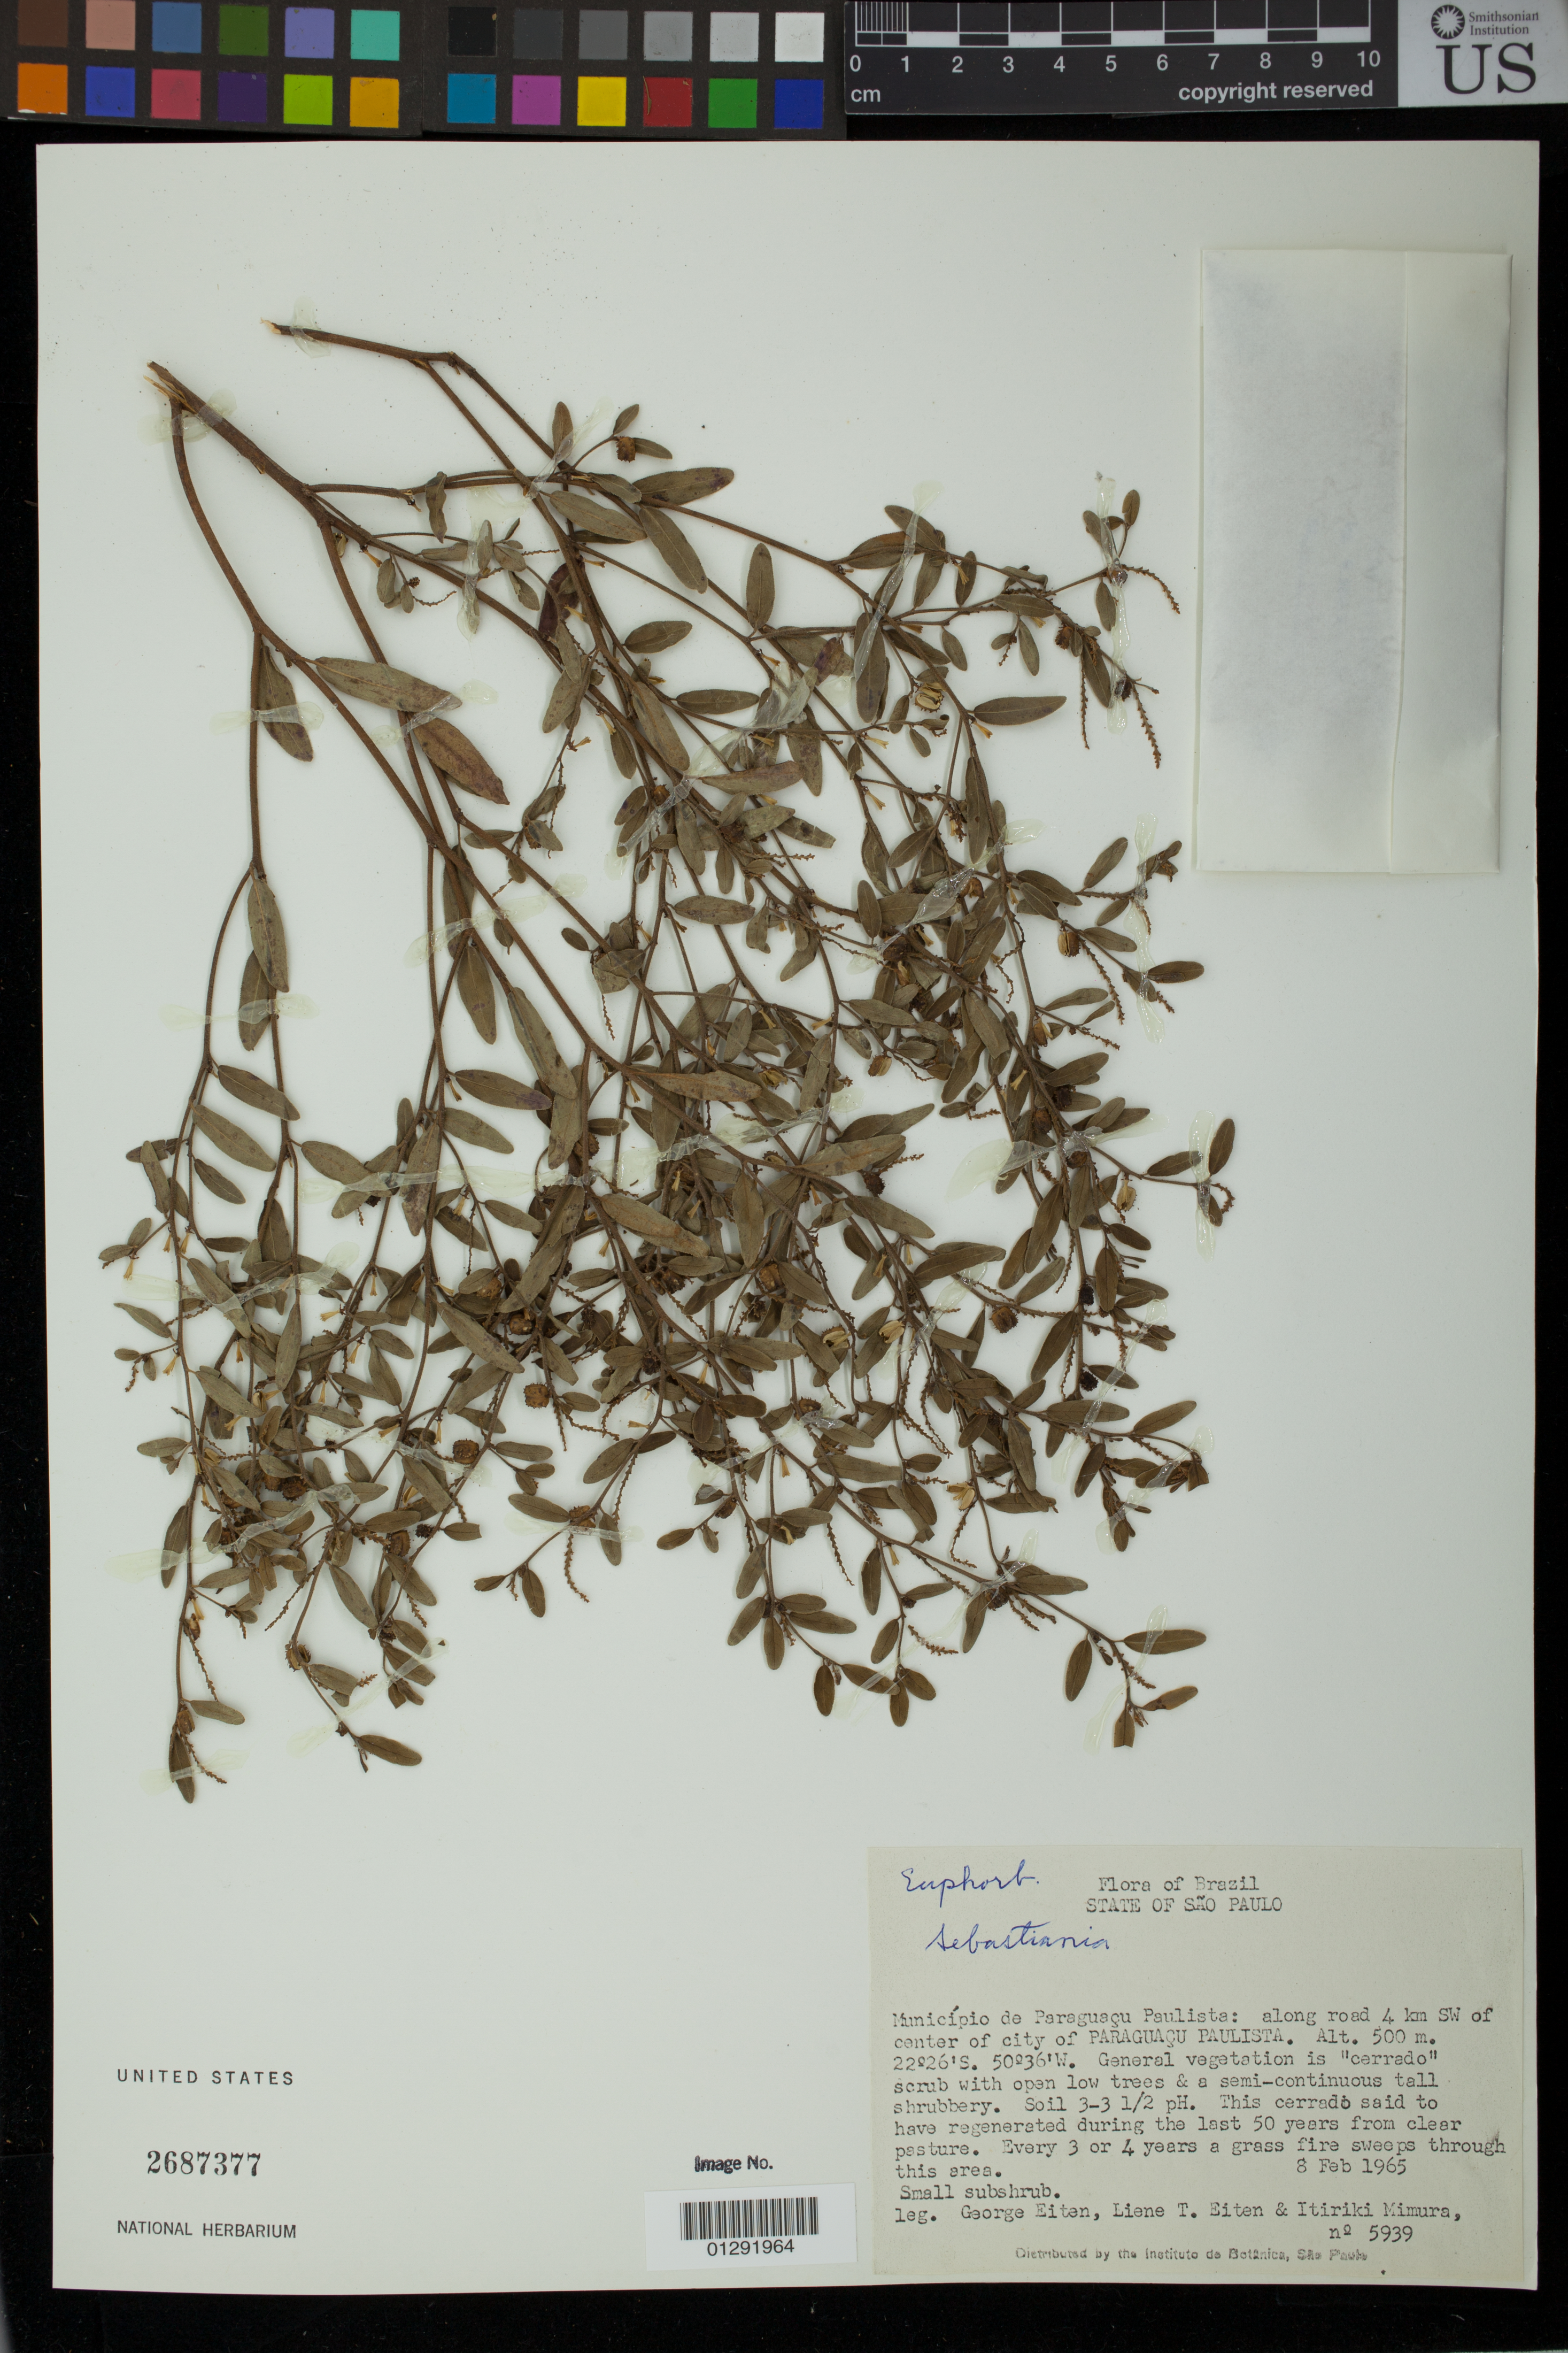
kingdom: Plantae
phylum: Tracheophyta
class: Magnoliopsida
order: Malpighiales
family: Euphorbiaceae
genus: Sebastiania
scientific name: Sebastiania sp.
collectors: G. Eiten, L. T. Eiten & I. Mimura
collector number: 5939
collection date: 1965-02-08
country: Brazil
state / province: Sao Paulo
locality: Along road 4 km SW of center of city of Paraguacu Paulista.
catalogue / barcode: US 2687377